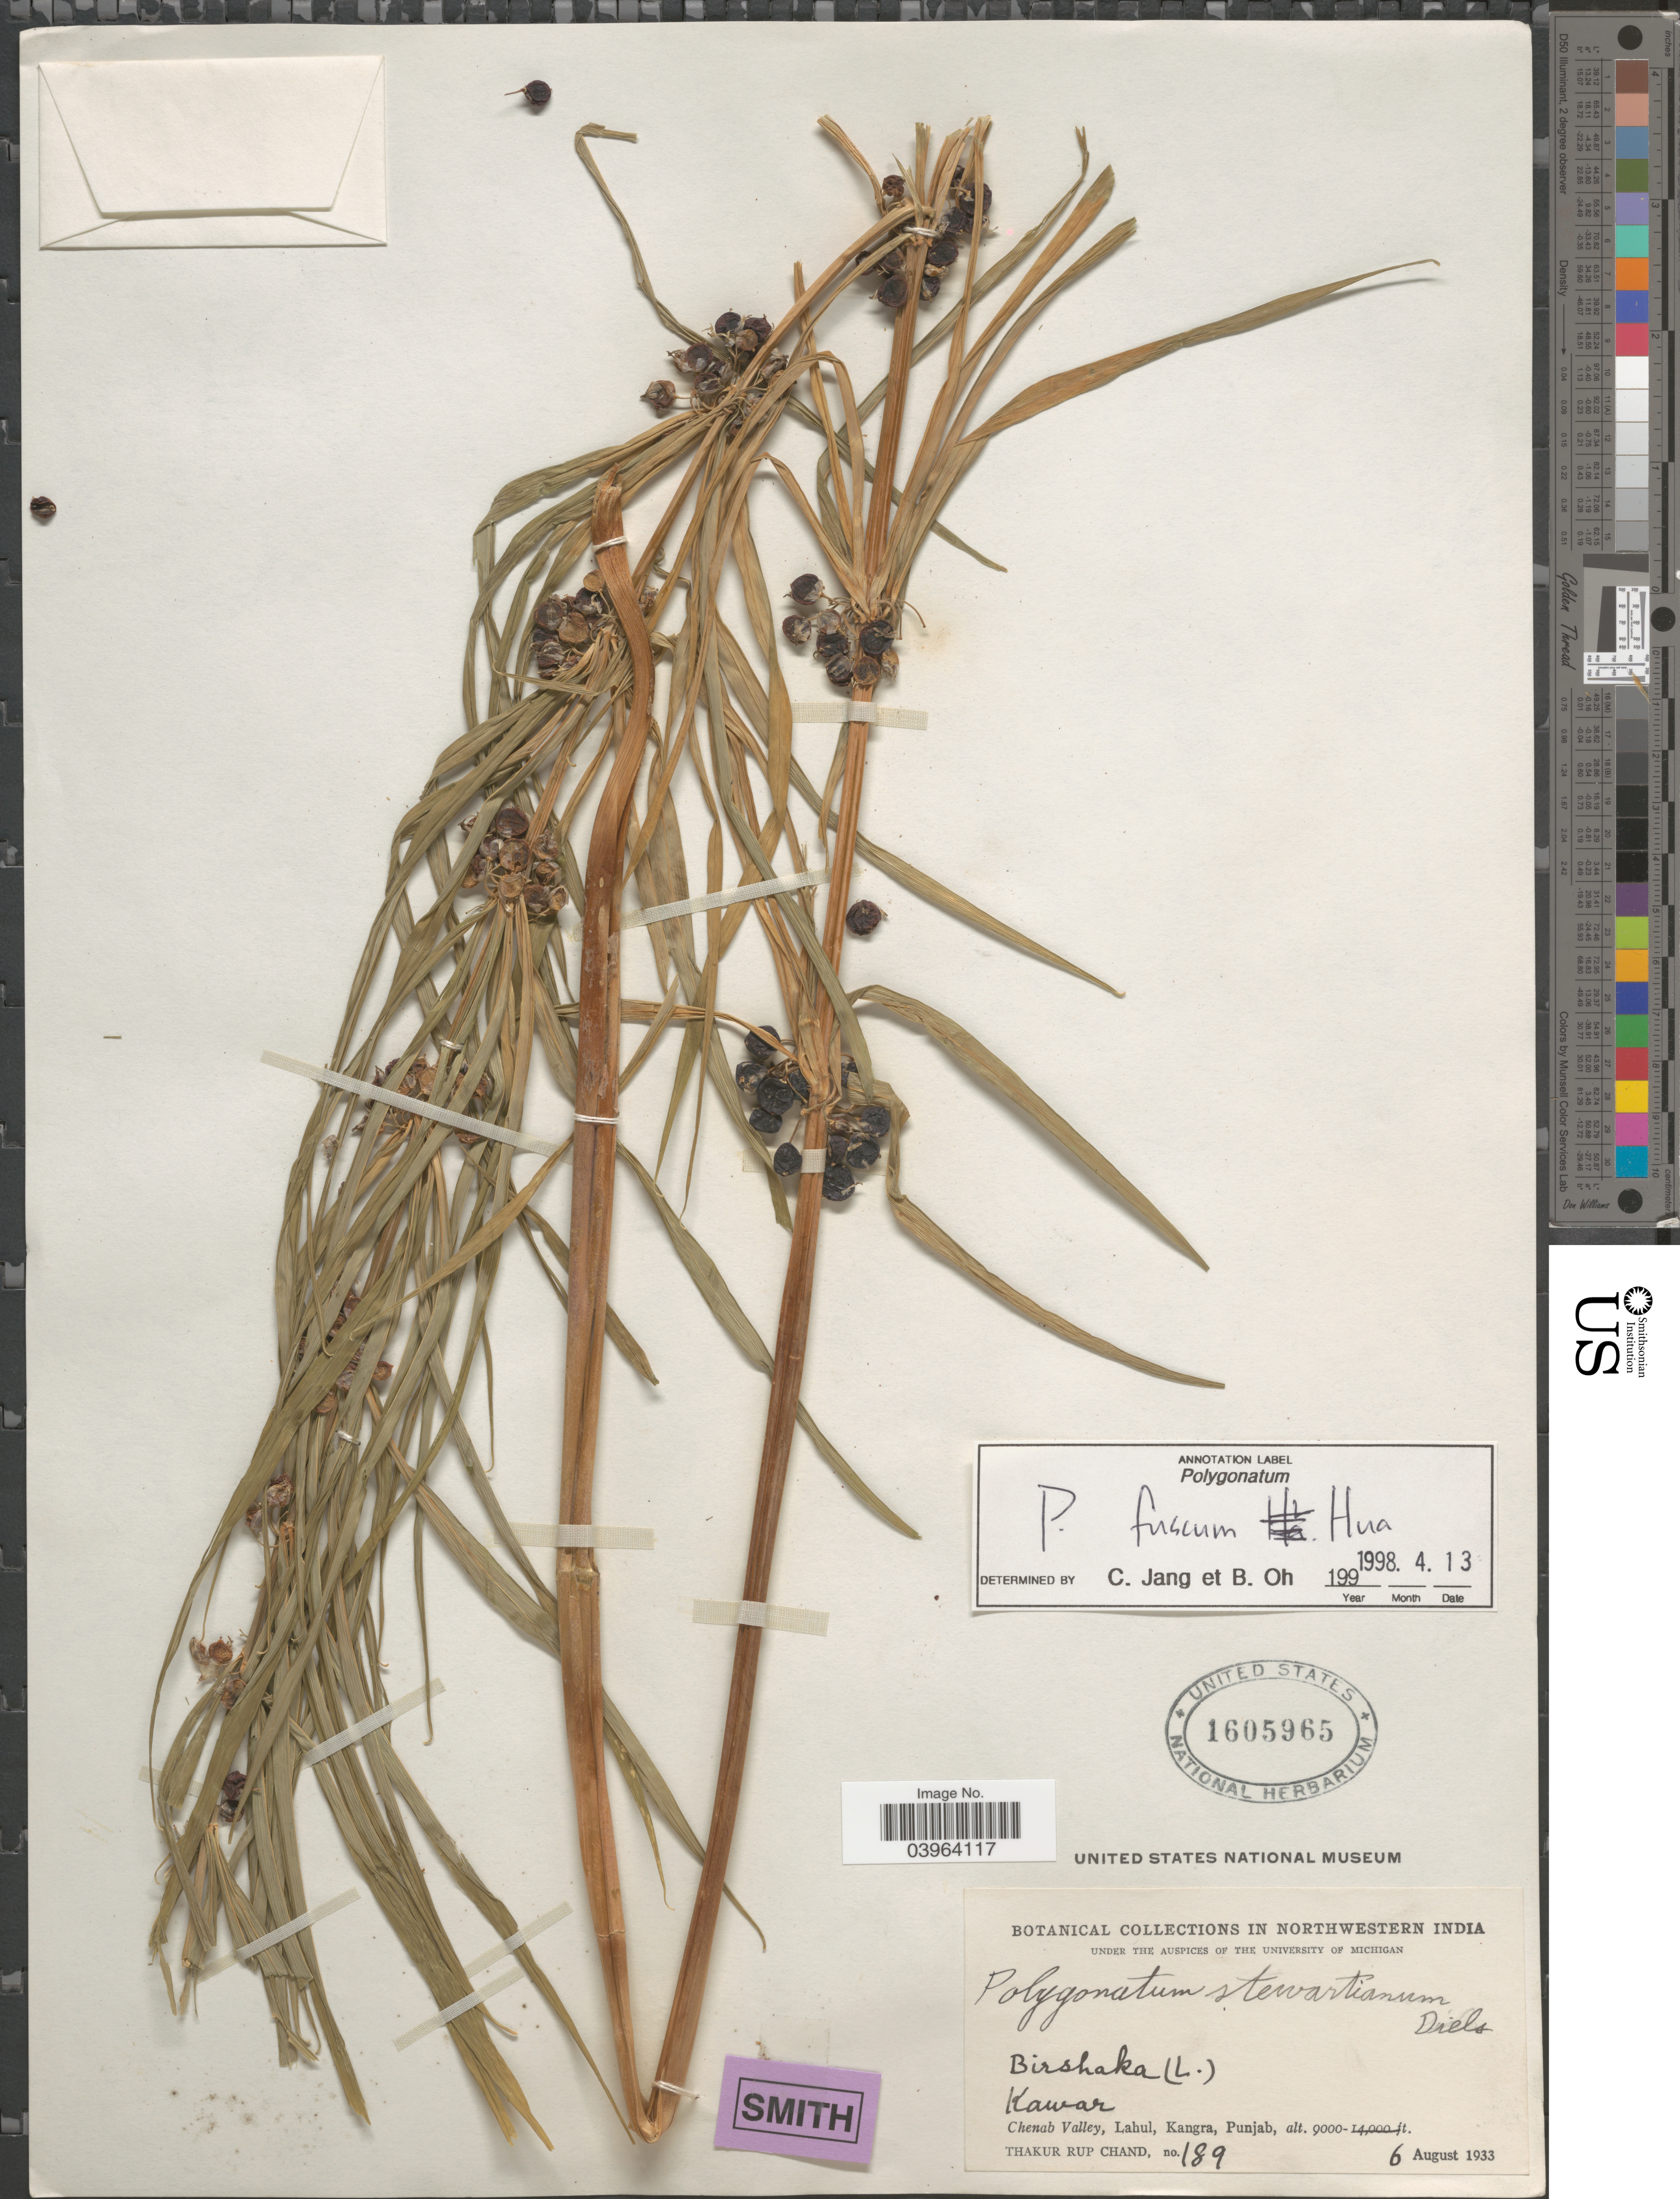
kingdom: Plantae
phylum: Tracheophyta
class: Liliopsida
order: Asparagales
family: Asparagaceae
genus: Polygonatum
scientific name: Polygonatum fuscum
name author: Hua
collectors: T. R. Chand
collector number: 189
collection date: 1933-08-06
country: India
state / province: Punjab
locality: Northwestern China. Birshaka (L.) Kawar. Chenab Valley, Lahul, Kangra.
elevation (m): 2743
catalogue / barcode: US 1605965